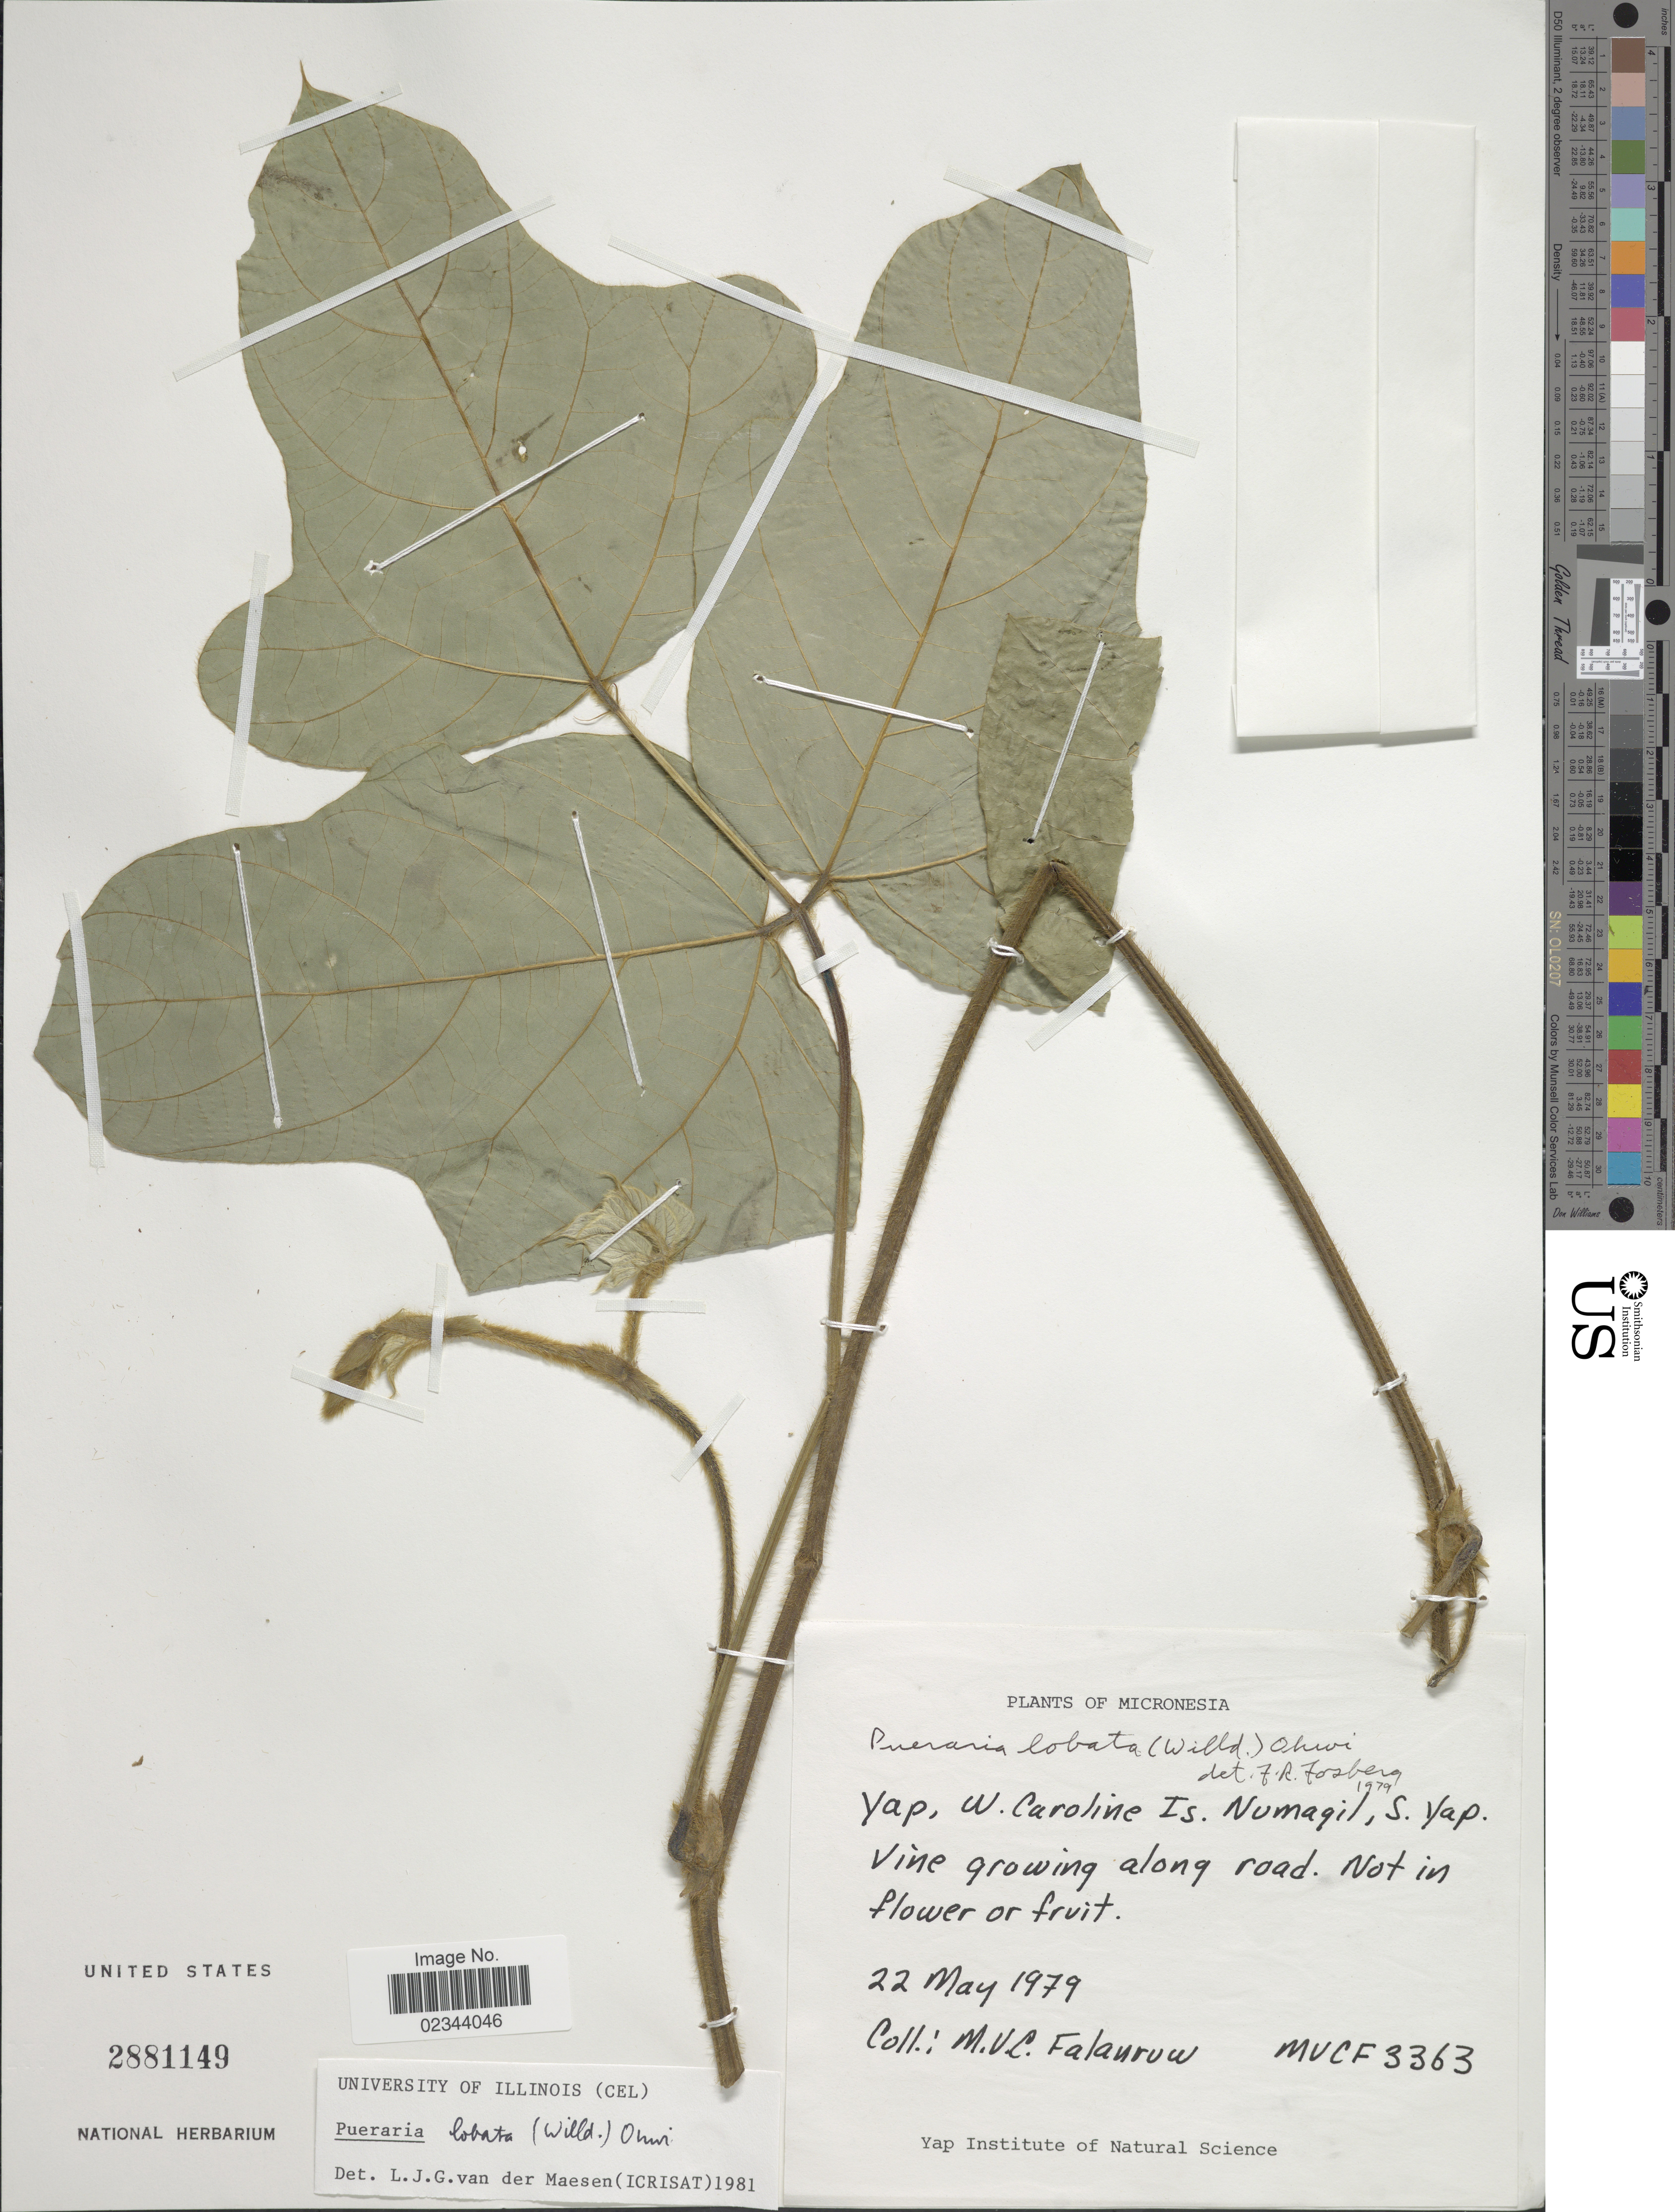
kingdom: Plantae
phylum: Tracheophyta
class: Magnoliopsida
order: Fabales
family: Fabaceae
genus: Pueraria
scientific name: Pueraria lobata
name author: (Willd.) Ohwi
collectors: M. V. Falanruw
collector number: MVCF 3363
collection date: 1979-05-22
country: Micronesia, Federated States of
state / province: Yap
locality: W. Caroline Is. Numagil, S. Yap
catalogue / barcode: US 2881149